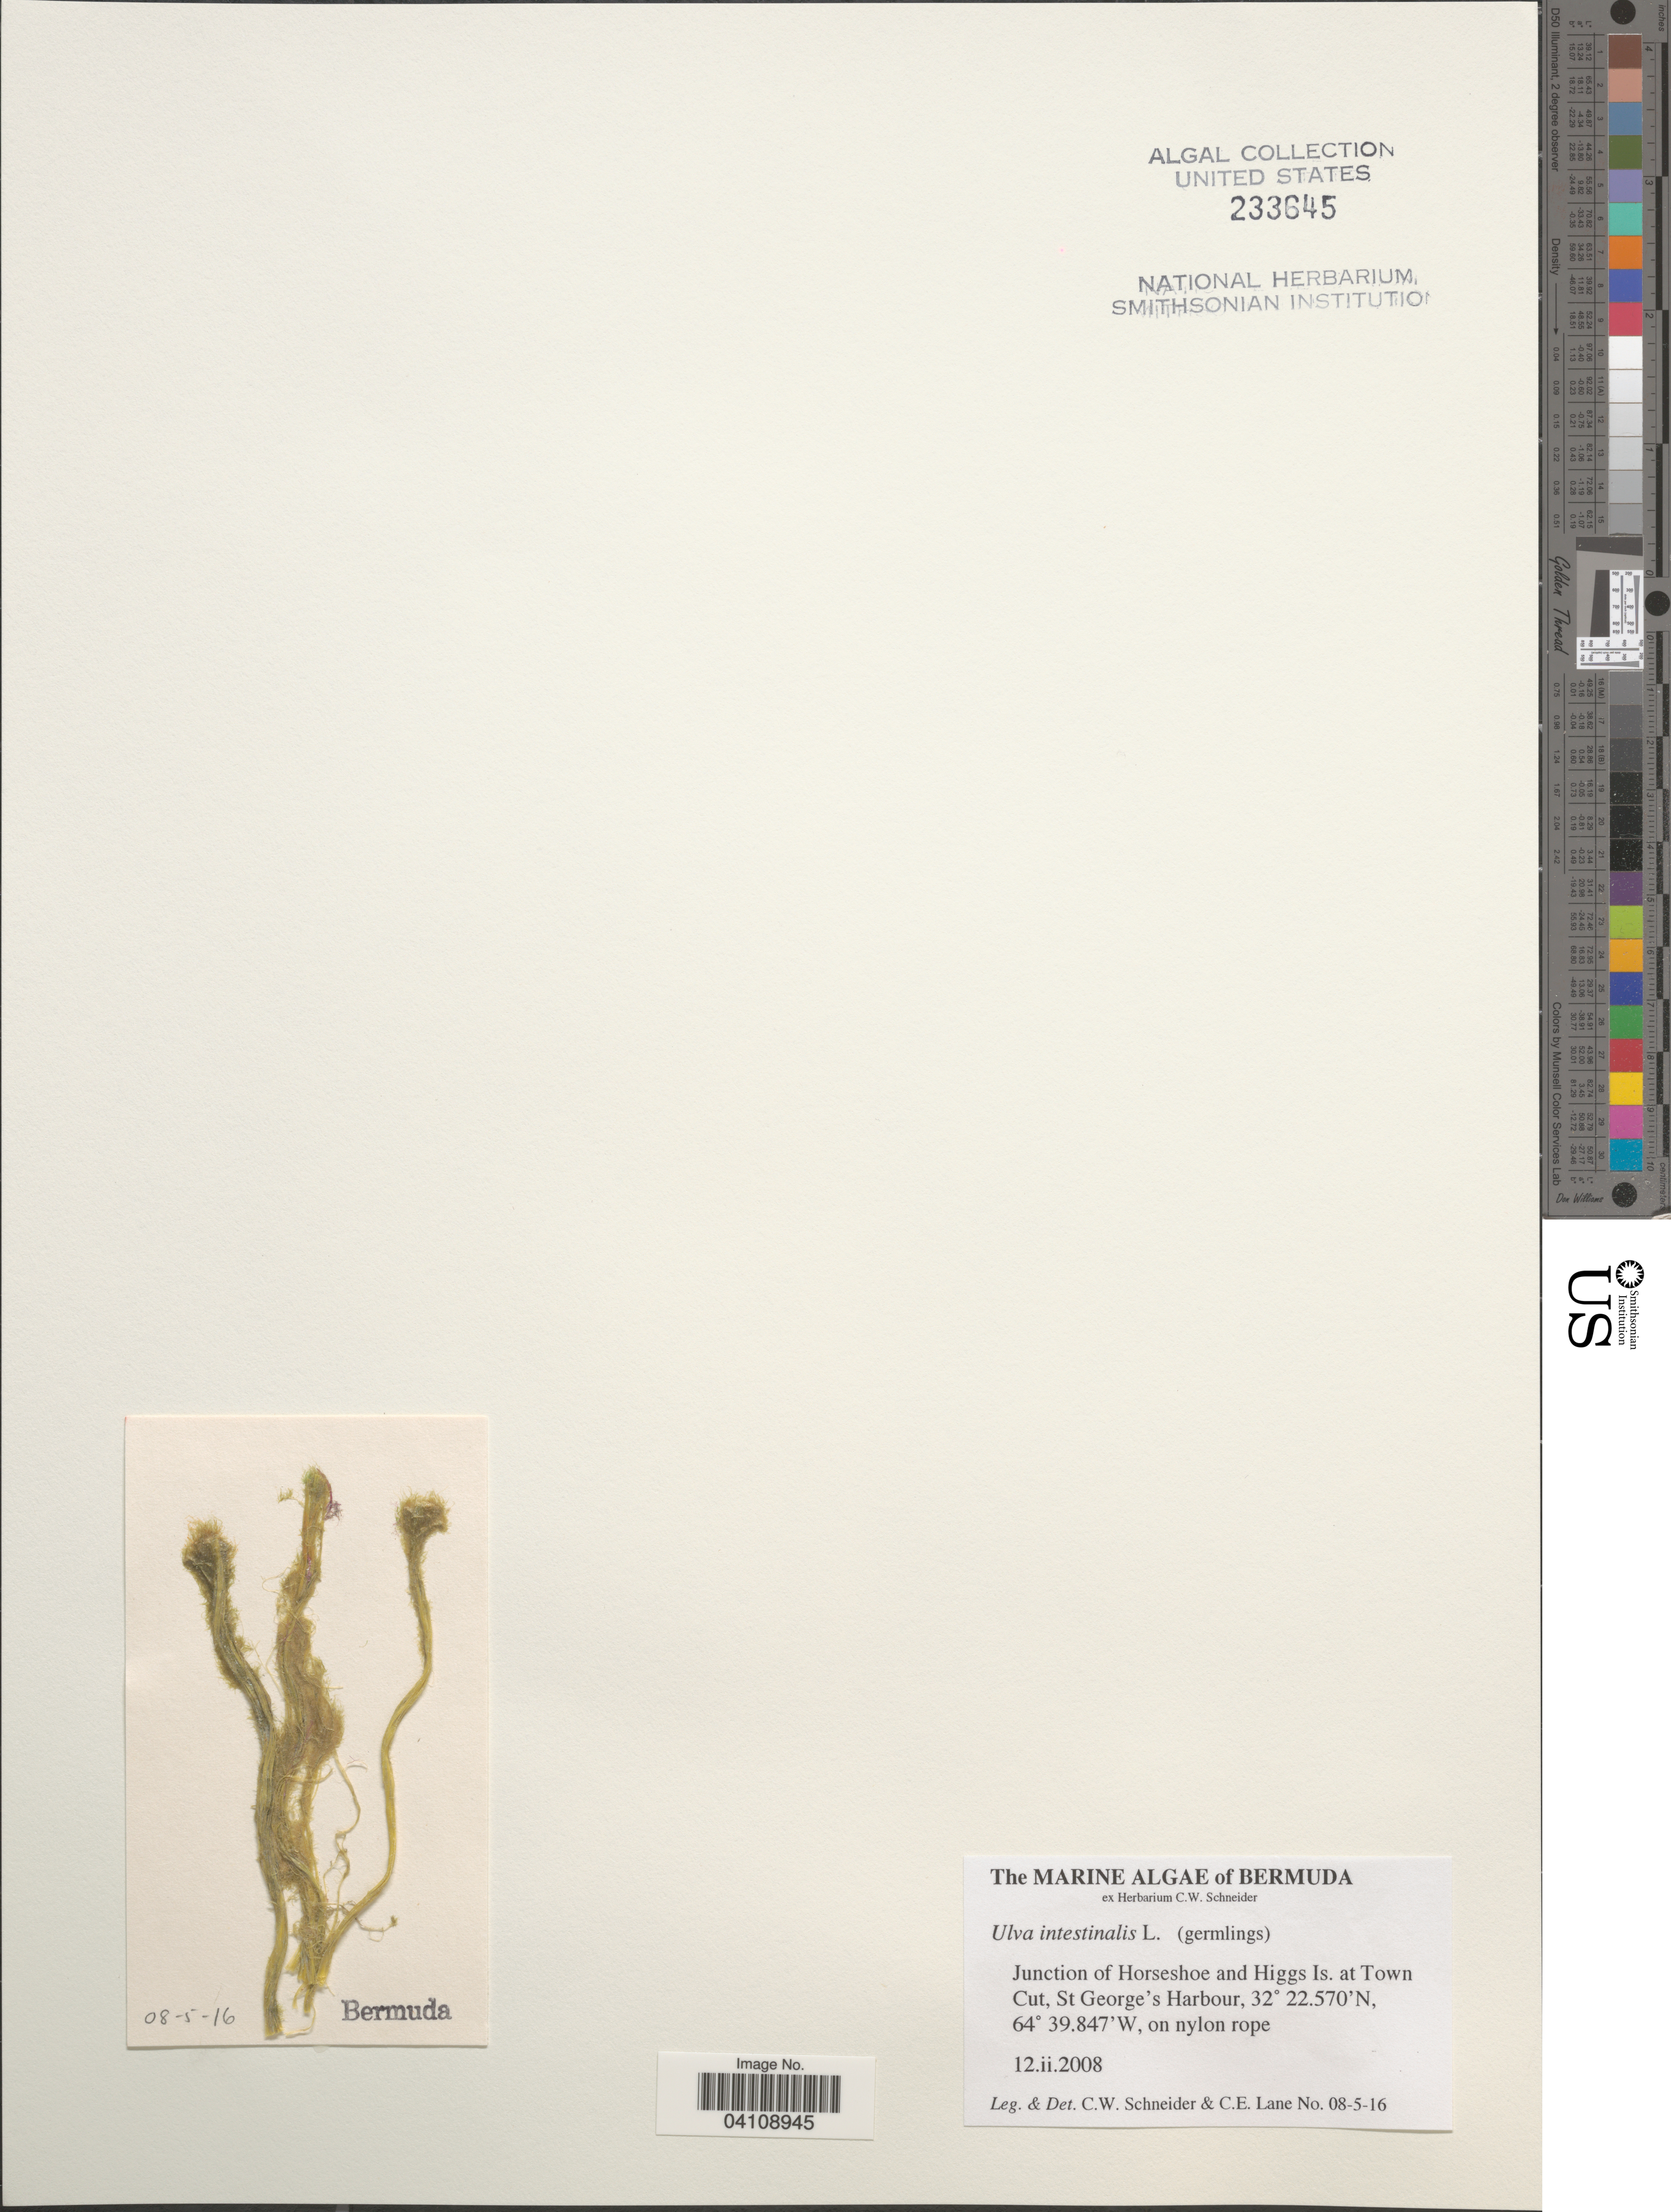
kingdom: Plantae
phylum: Chlorophyta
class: Ulvophyceae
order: Ulvales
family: Ulvaceae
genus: Ulva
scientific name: Ulva intestinalis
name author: L.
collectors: C. W.Schneider & C. E. Lane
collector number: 08-5-16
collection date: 2008-02-12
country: Bermuda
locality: Junction of Horseshoe and Higgs Is. at Town Cut, St. George's Harbour.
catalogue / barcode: US 233645